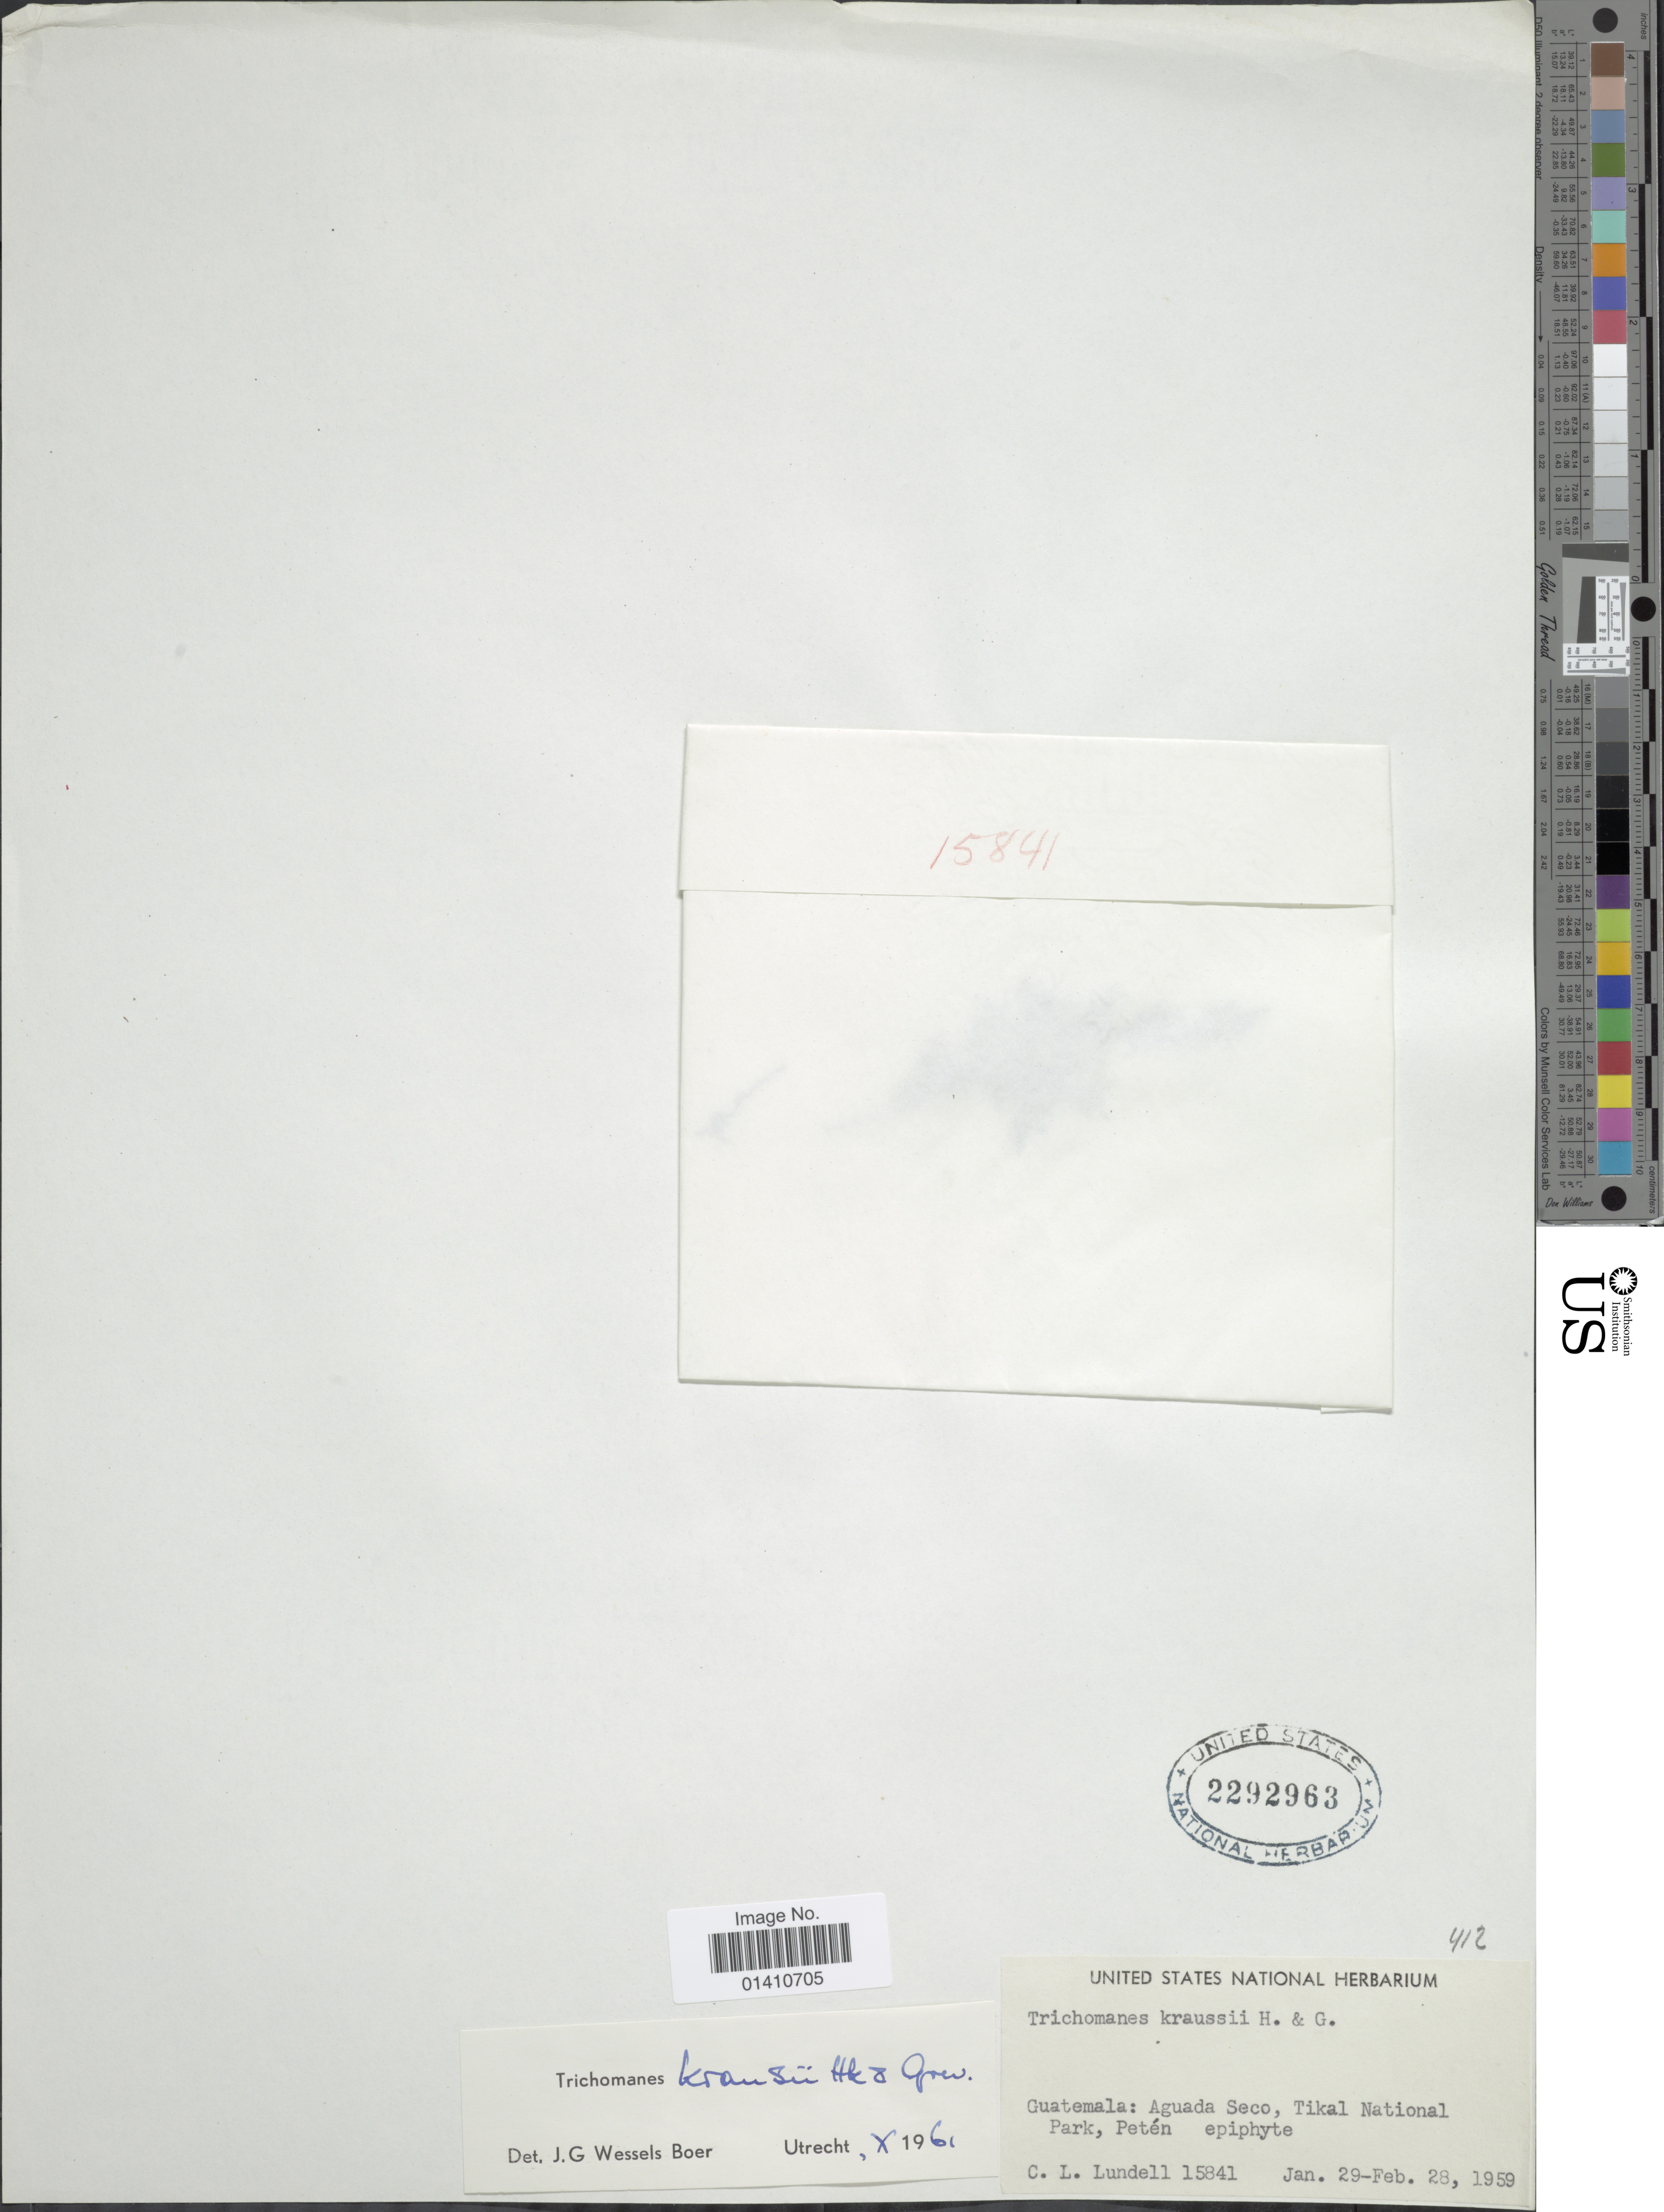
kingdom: Plantae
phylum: Tracheophyta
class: Polypodiopsida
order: Hymenophyllales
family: Hymenophyllaceae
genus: Didymoglossum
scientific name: Didymoglossum kraussii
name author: (Hook. & Grev.) C. Presl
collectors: C. L. Lundell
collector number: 15841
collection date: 1959-01-29/1959-02-28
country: Guatemala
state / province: El Petén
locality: Aguada Seco, Tikal National Park, Peten epiphyte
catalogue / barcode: US 2292963